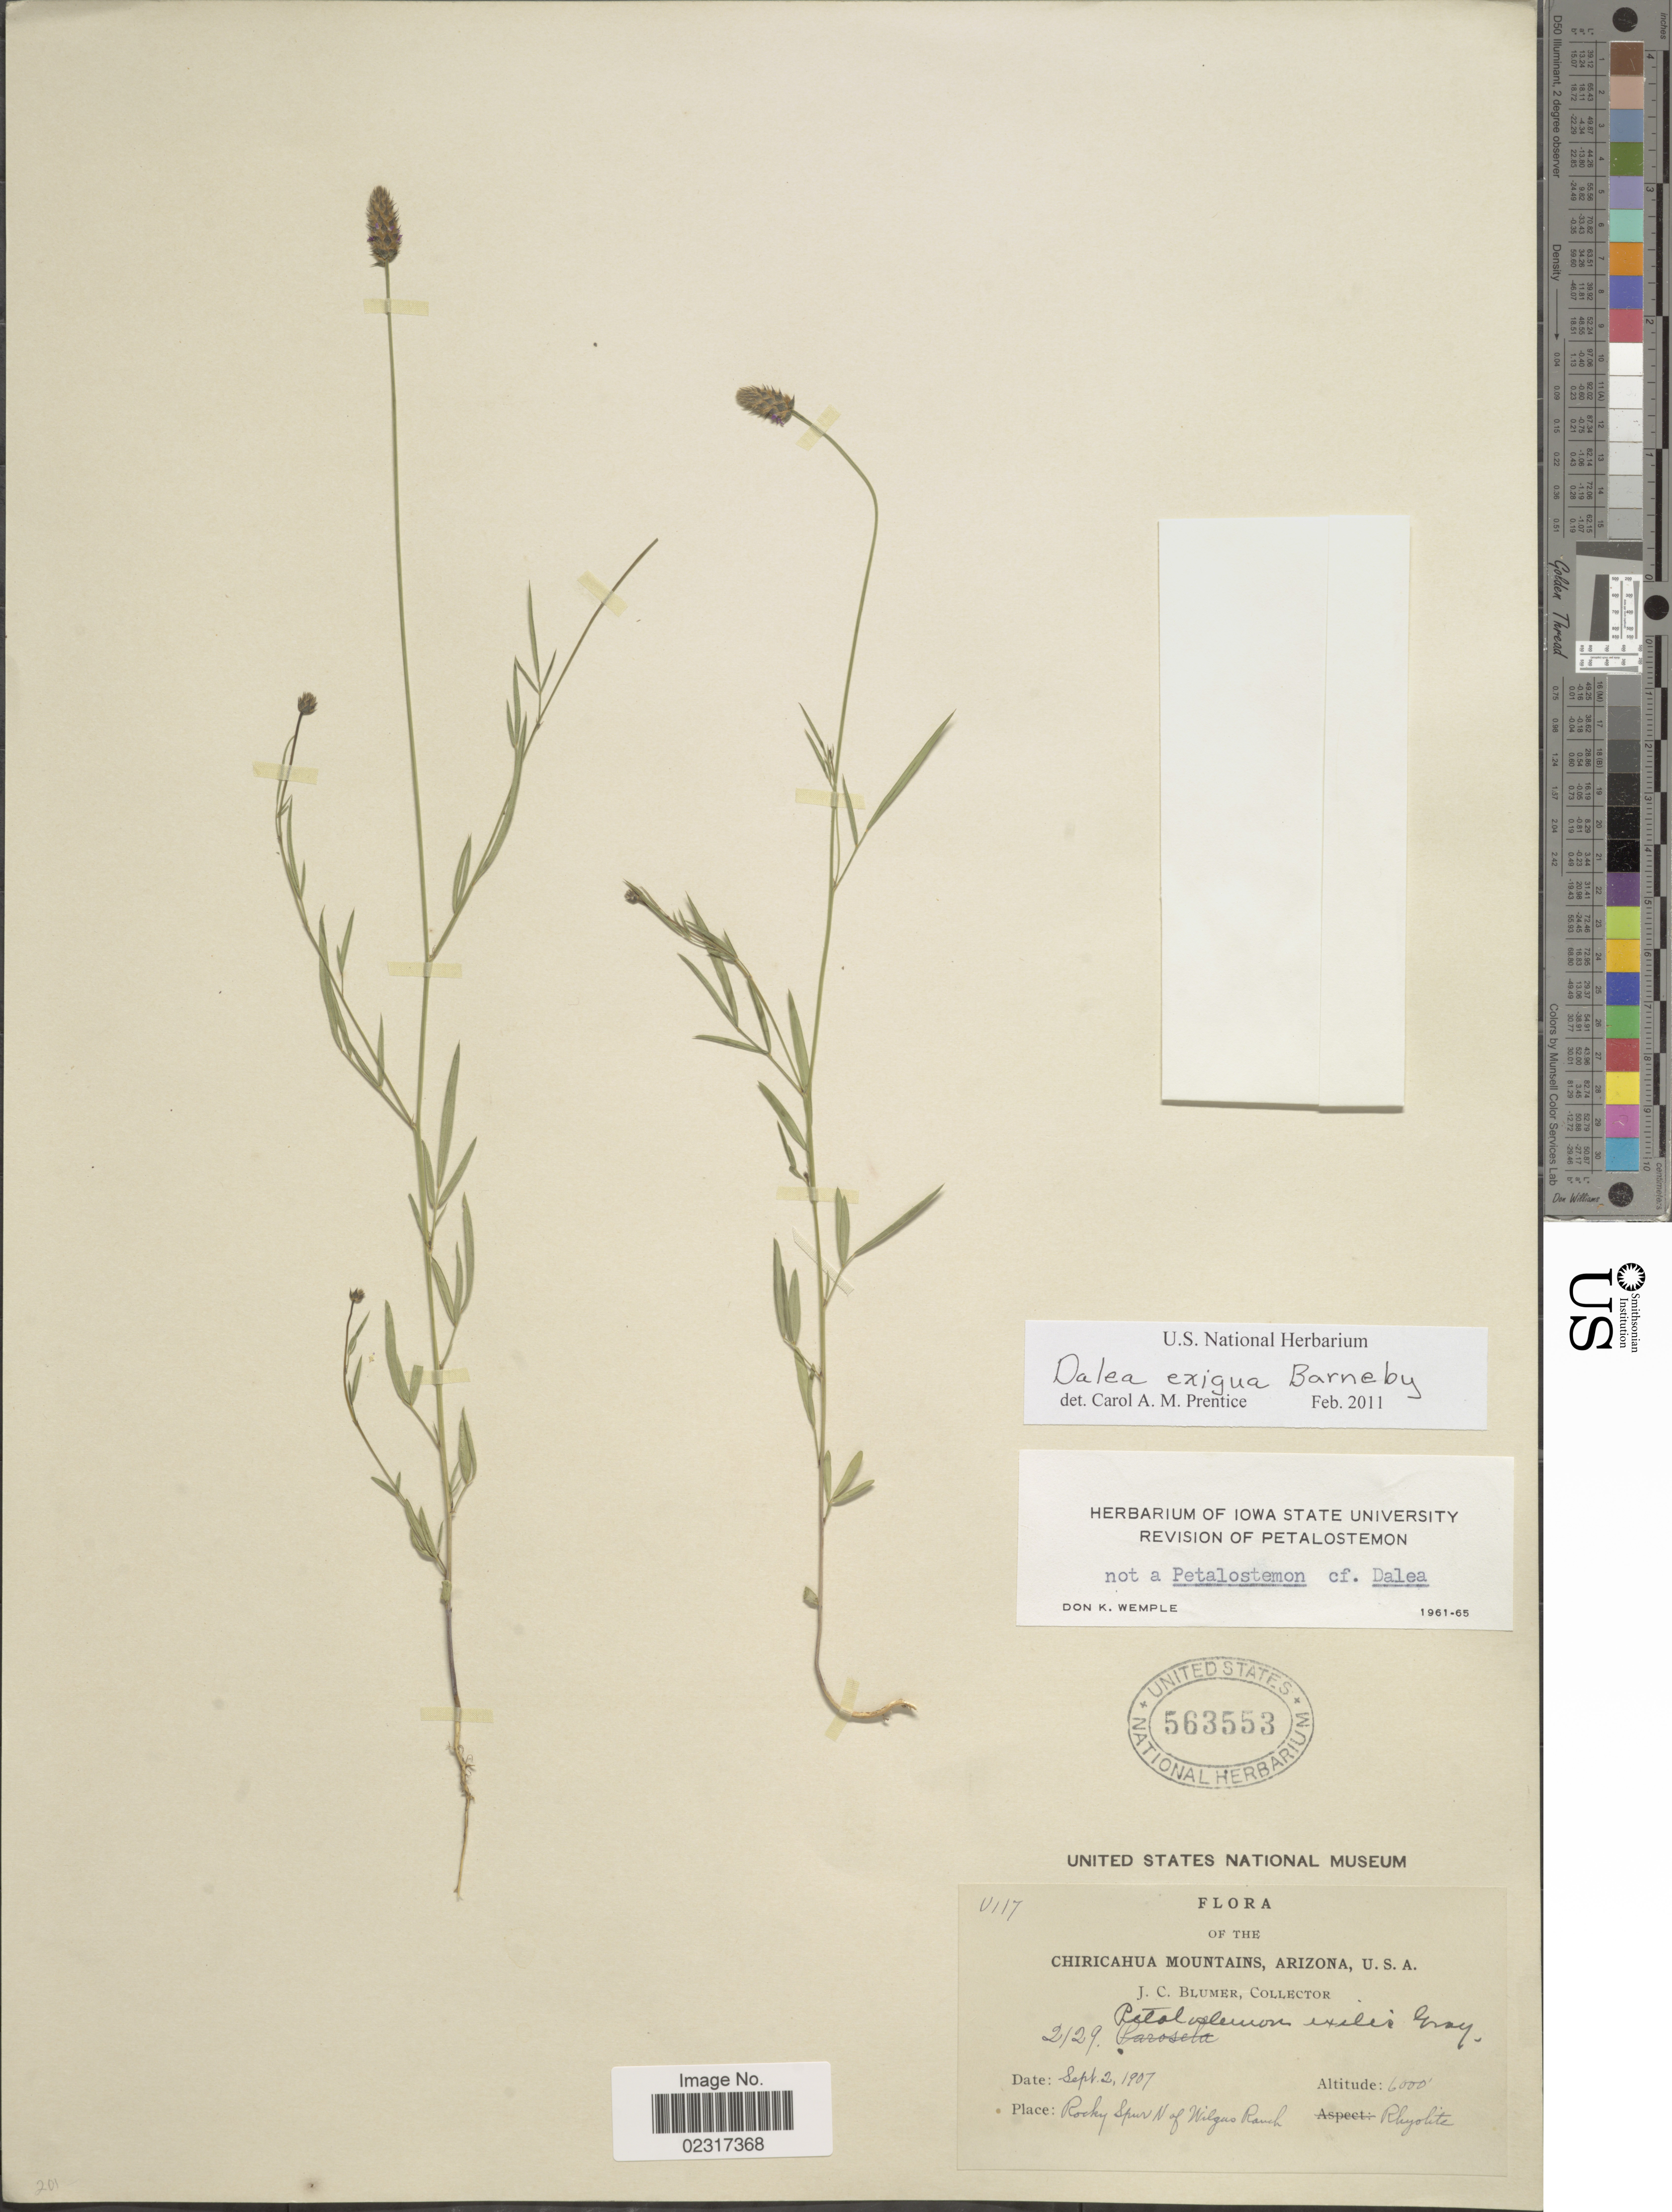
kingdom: Plantae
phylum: Tracheophyta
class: Magnoliopsida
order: Fabales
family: Fabaceae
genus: Dalea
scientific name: Dalea exigua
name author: Barneby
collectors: J. C. Blumer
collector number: V117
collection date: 1907-09-02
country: United States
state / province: Arizona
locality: Chiricahua Mountains, rocky spur N of Wilgus Ranch.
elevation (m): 1829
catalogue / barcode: US 563553